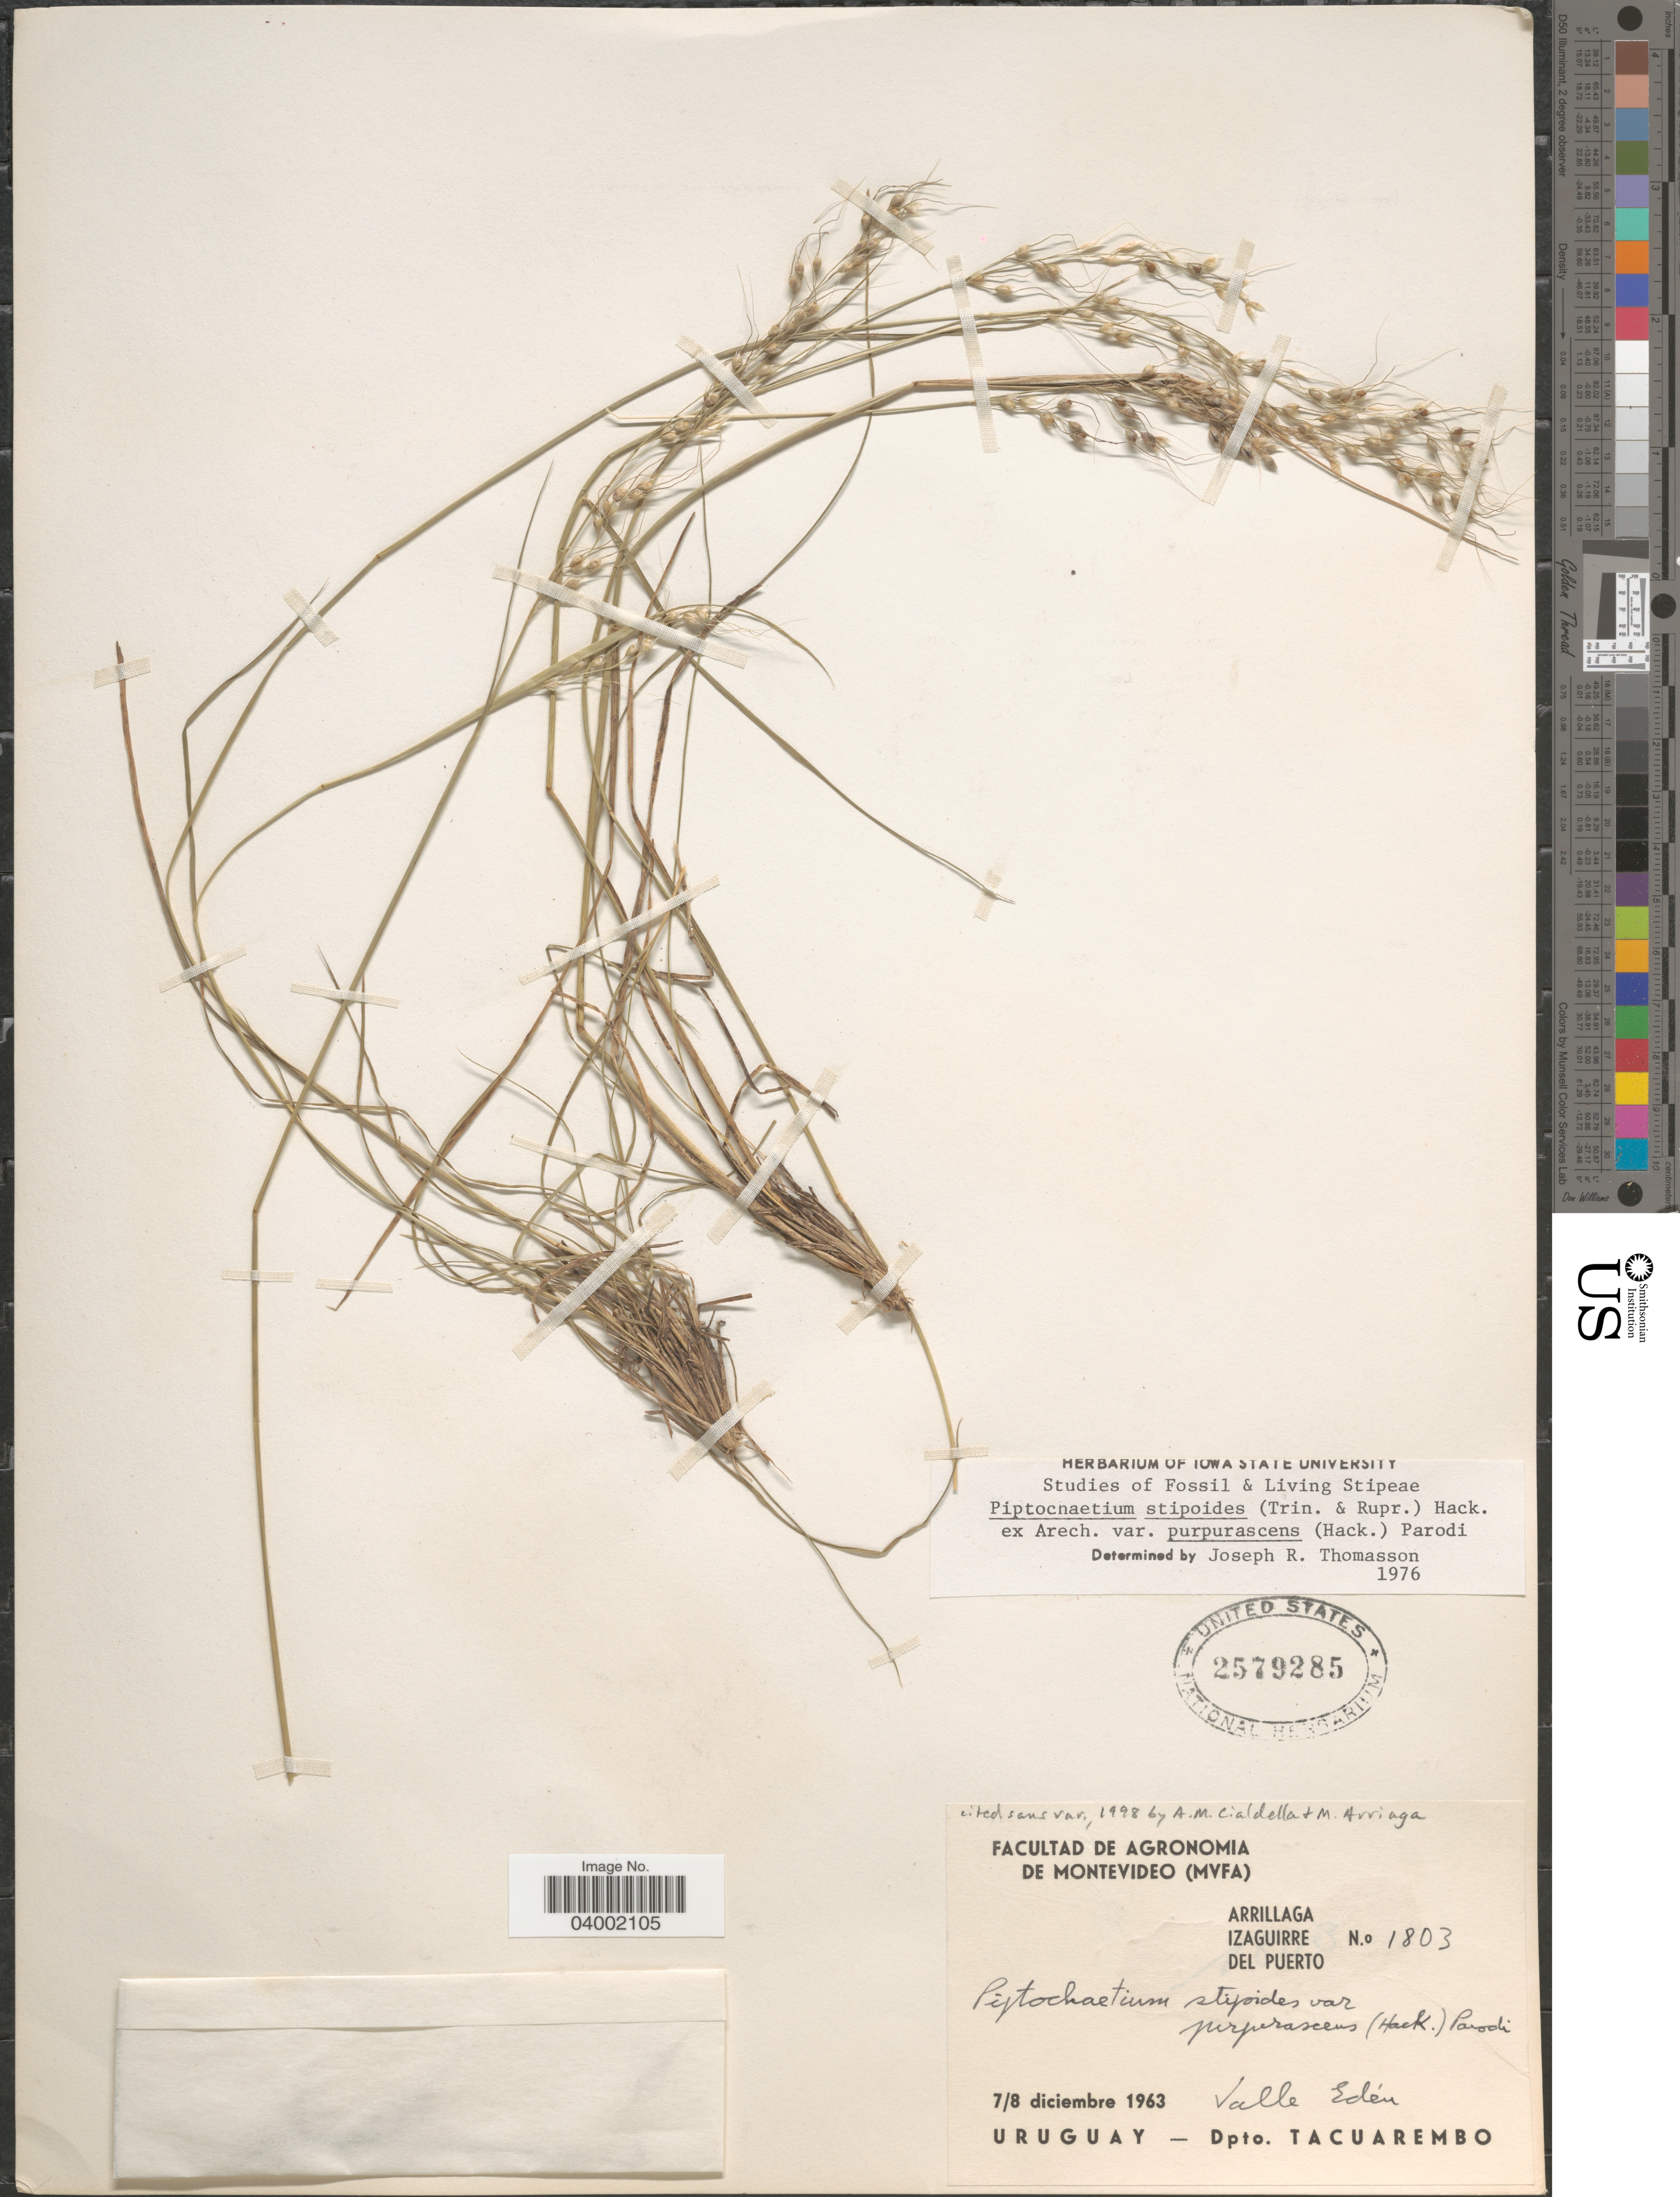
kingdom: Plantae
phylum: Tracheophyta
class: Liliopsida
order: Poales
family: Poaceae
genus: Piptochaetium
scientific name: Piptochaetium stipoides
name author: (Trin. & Rupr.) Hack. & Arechav.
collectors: Arrillaga, Izaguirre & Del Puerto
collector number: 1803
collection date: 1963-12-07/1963-12-08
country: Uruguay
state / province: Tacuarembó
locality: Valle Edén. Dpto. Tacuarembo.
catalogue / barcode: US 2579285